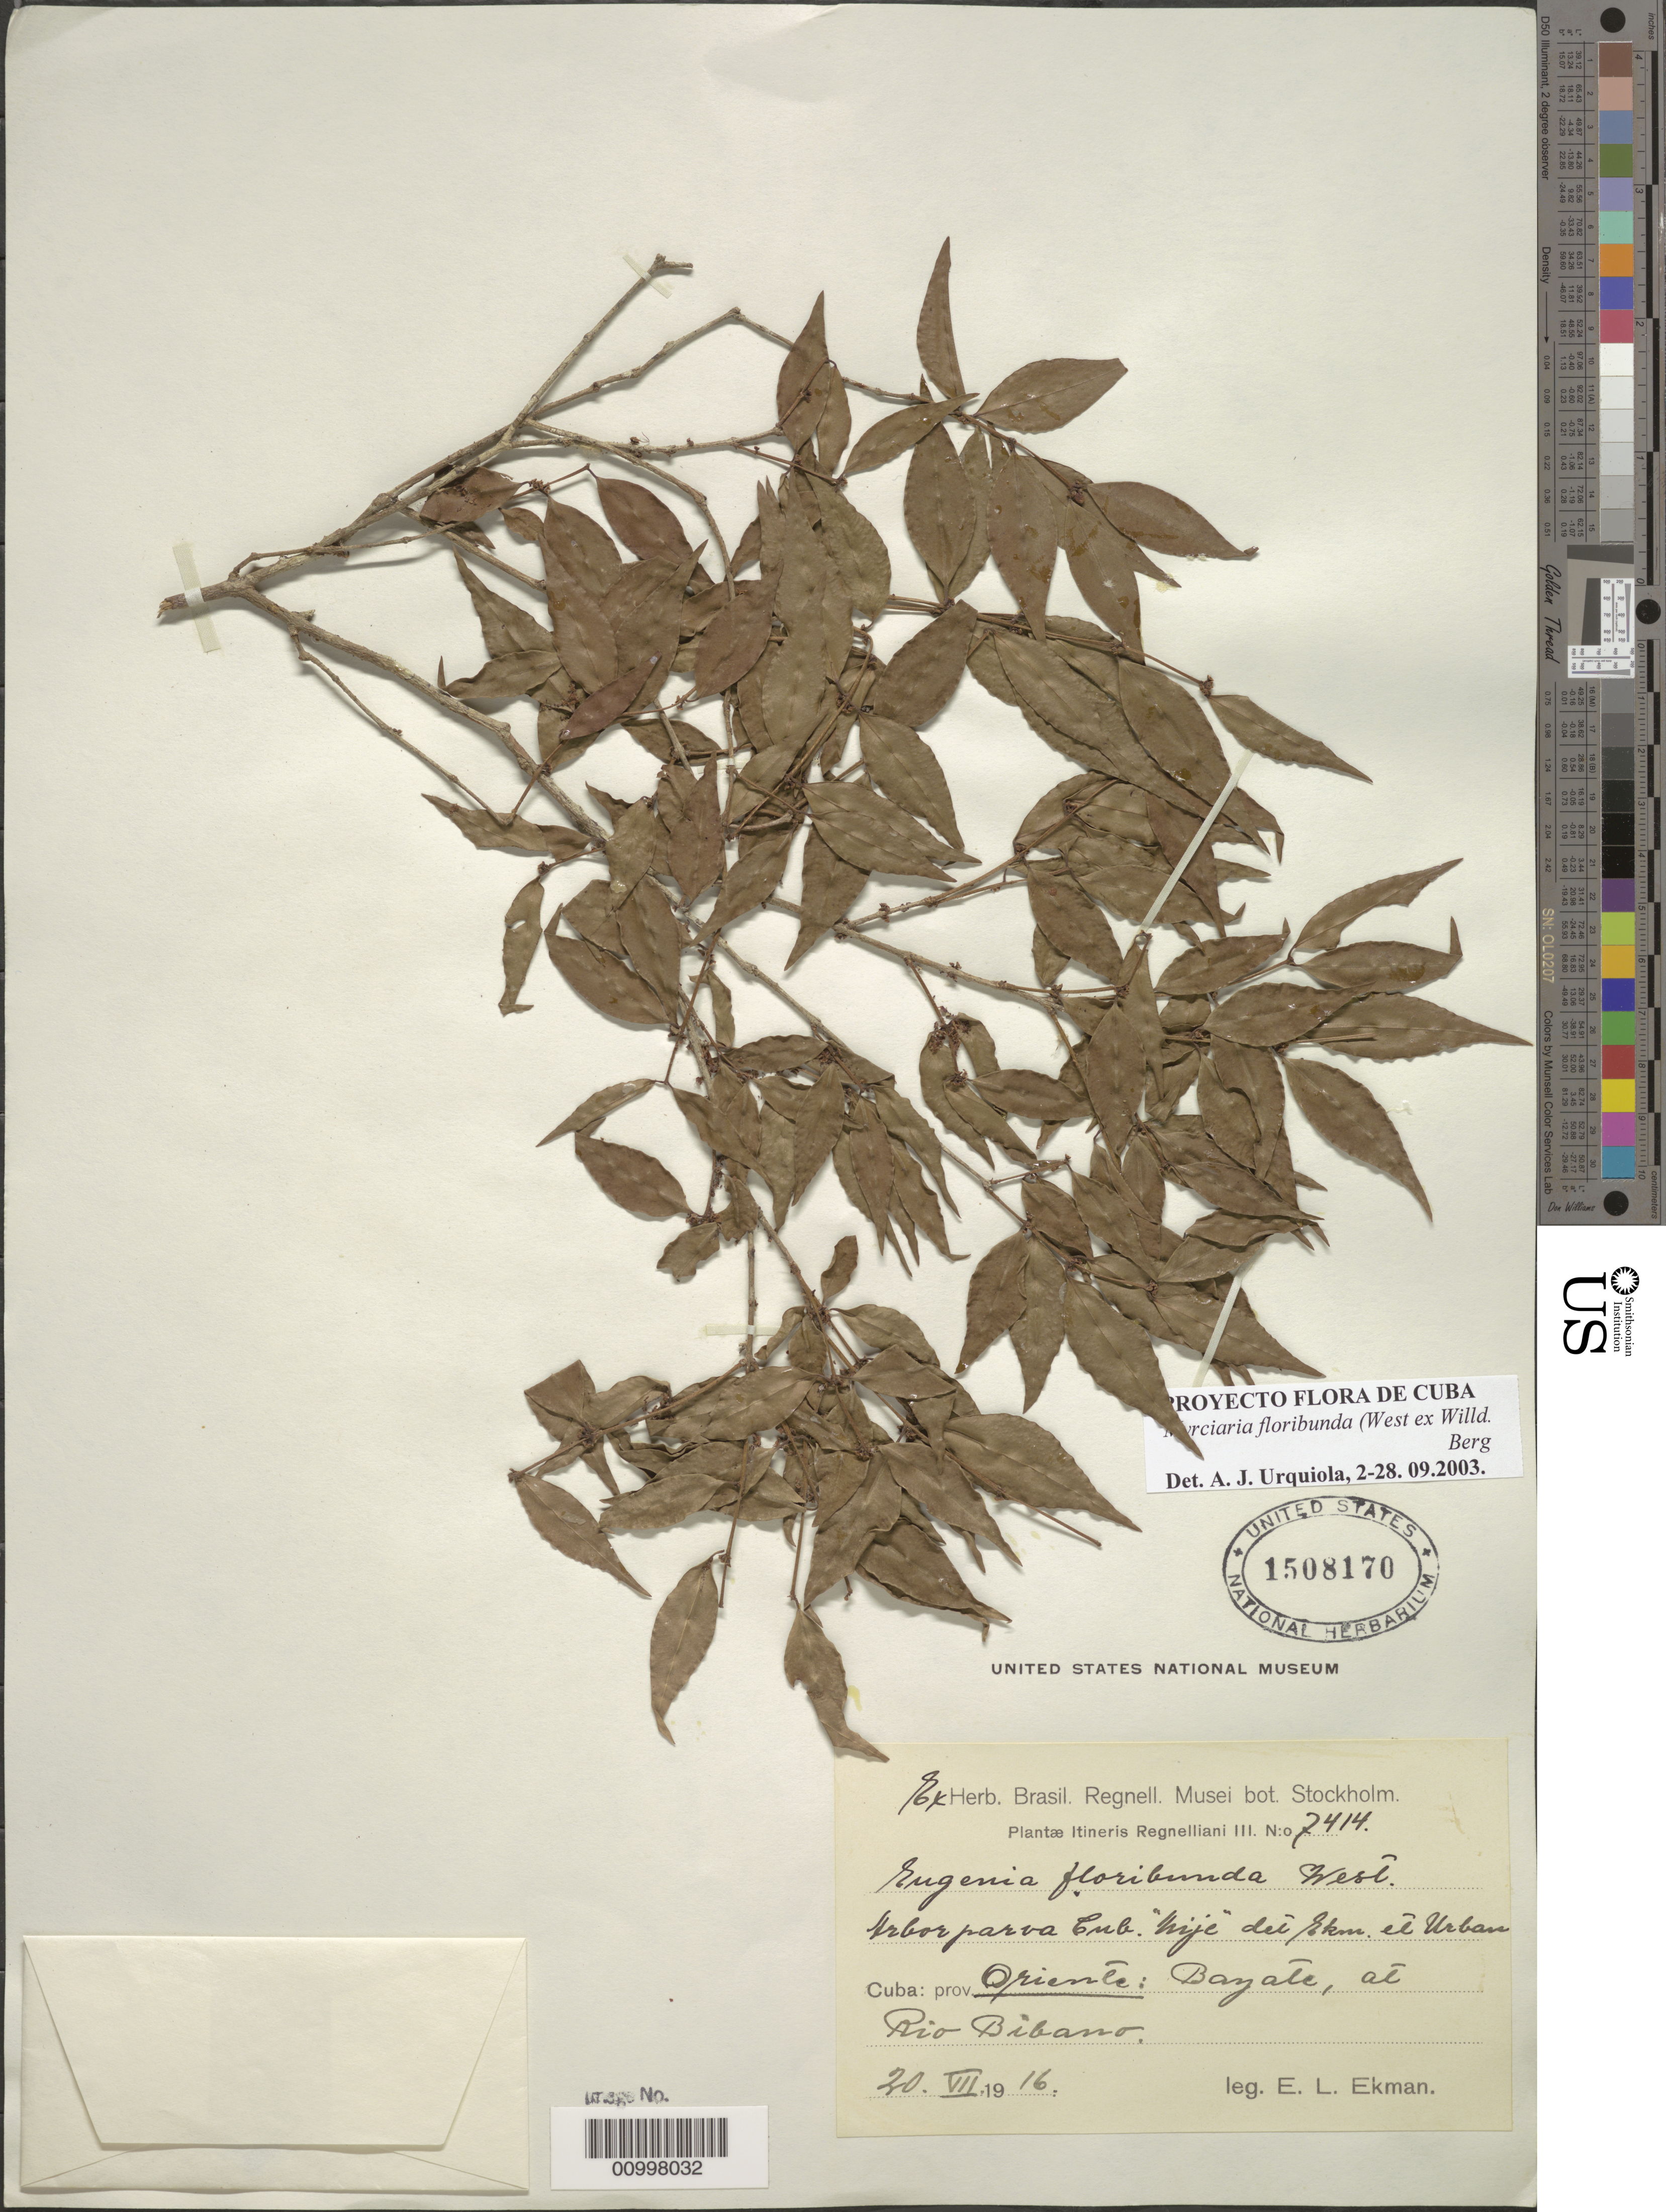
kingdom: Plantae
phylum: Tracheophyta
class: Magnoliopsida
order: Myrtales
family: Myrtaceae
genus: Myrciaria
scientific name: Myrciaria floribunda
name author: (H. West ex Willd.) O. Berg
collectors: E. L. Ekman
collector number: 7414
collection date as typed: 20 Jul 1916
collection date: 1916-07-20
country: Cuba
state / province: Oriente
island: Cuba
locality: Bayate, at Rio Bibano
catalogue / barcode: US 1508170